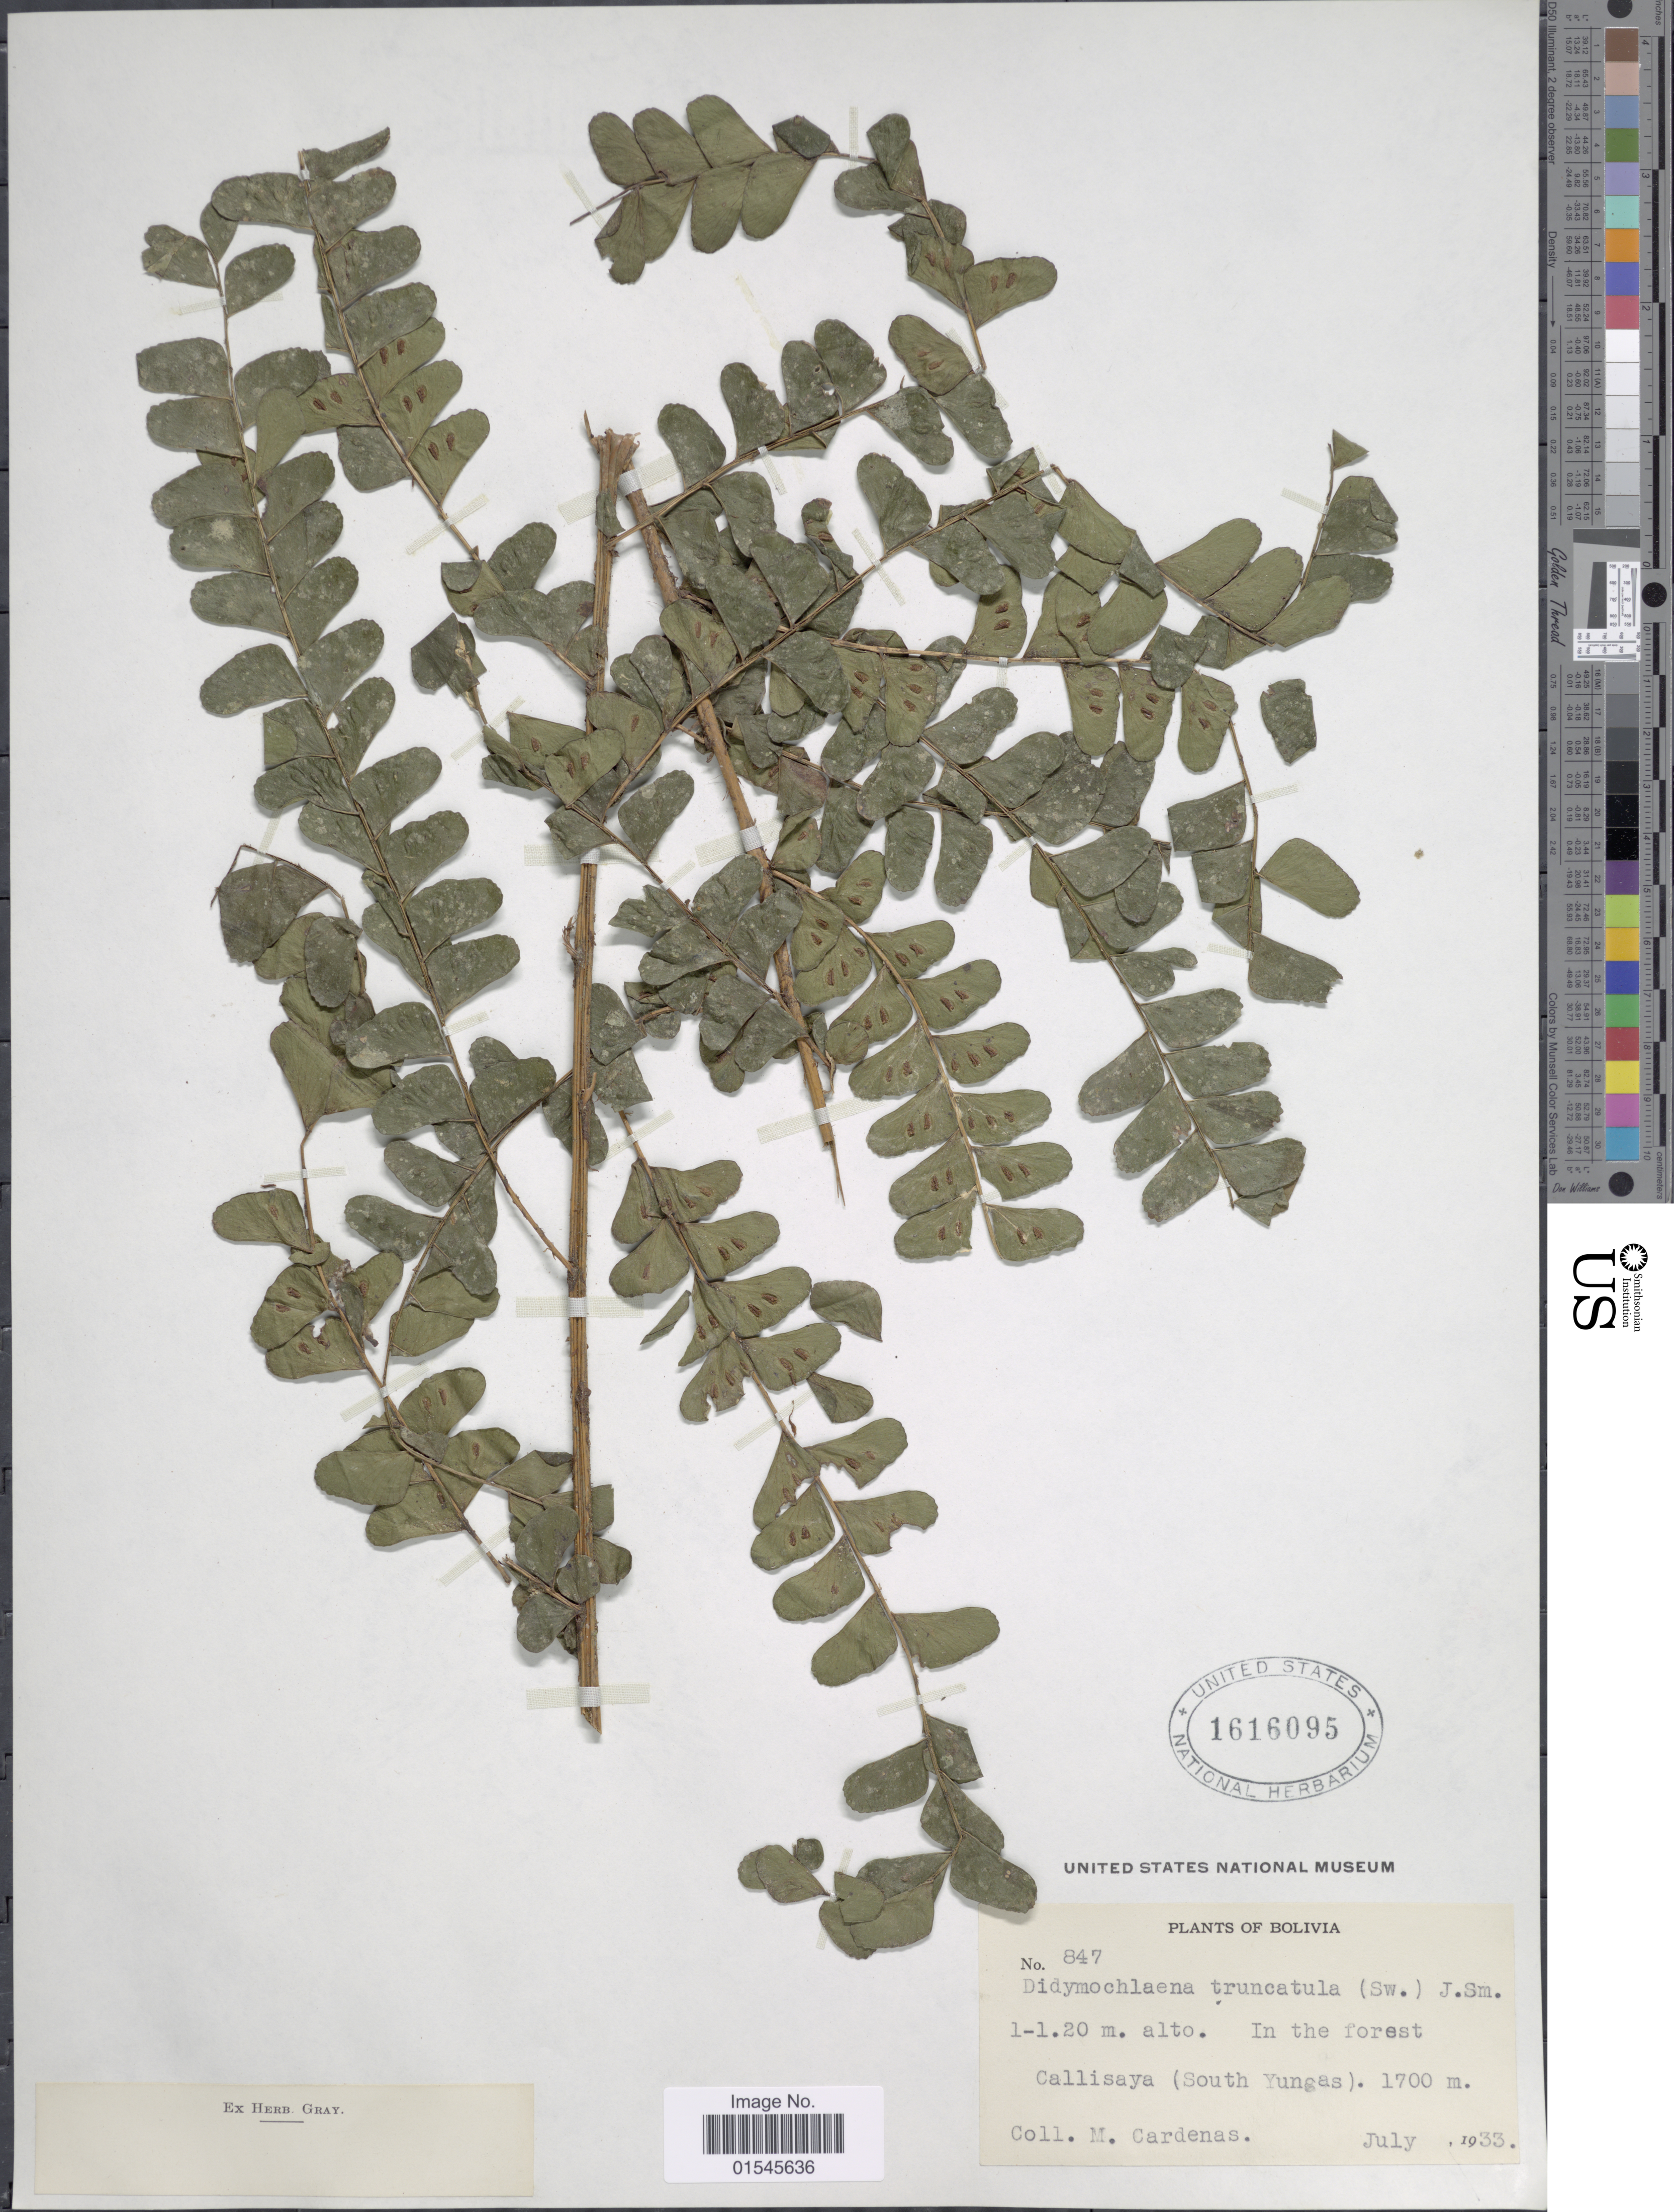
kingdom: Plantae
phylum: Tracheophyta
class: Polypodiopsida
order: Polypodiales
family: Didymochlaenaceae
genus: Didymochlaena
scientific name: Didymochlaena truncatula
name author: (Sw.) J. Sm.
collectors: M. Cárdenas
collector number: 847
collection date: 1933-07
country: Bolivia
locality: Callisaya (South Yungas)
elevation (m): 1700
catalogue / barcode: US 1616095